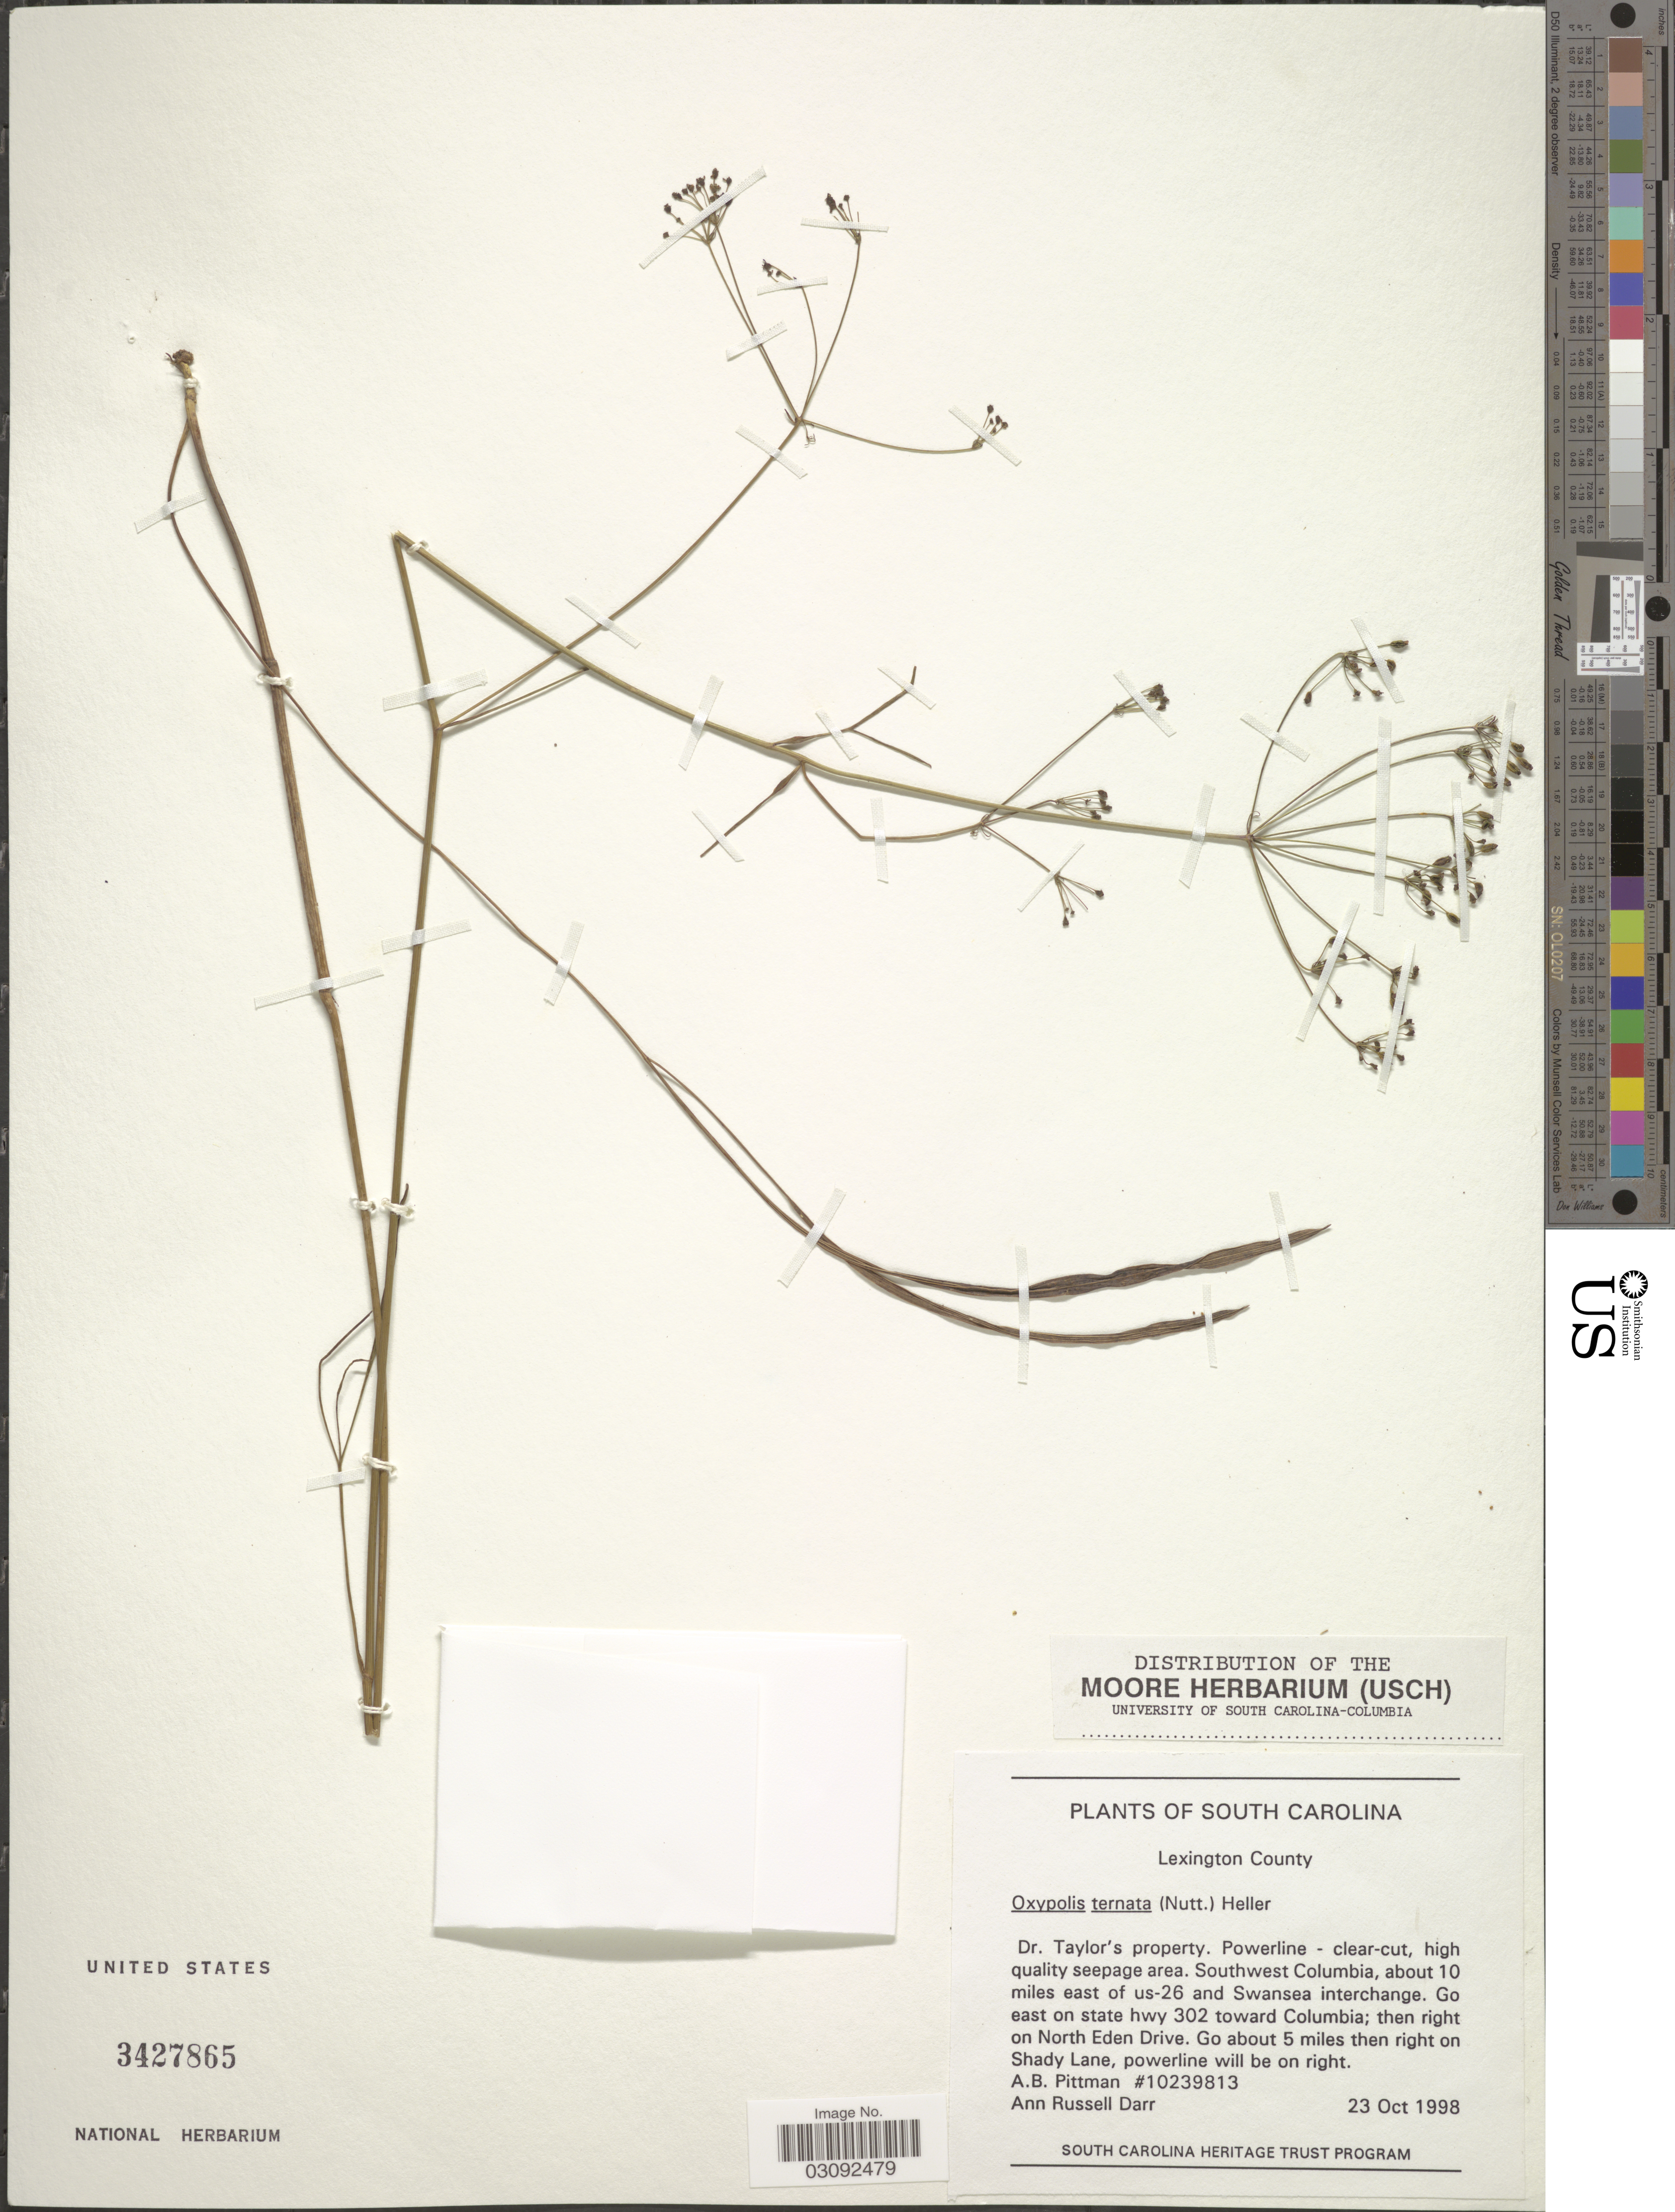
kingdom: Plantae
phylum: Tracheophyta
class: Magnoliopsida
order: Apiales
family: Apiaceae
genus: Oxypolis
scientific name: Oxypolis ternata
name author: (Nutt.) A. Heller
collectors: A. B. Pittman & A. Darr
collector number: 10239813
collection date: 1998-10-23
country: United States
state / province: South Carolina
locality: Lexington County. Dr. Taylor's property. Southwest Columbia, about 10 miles east of us-26 and Swansea interchange. Go east on state hwy 302 toward Columbia; then right on North Eden Drive. Go about 5 miles then right on Shady Lane, powerline will be on right.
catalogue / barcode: US 3427865